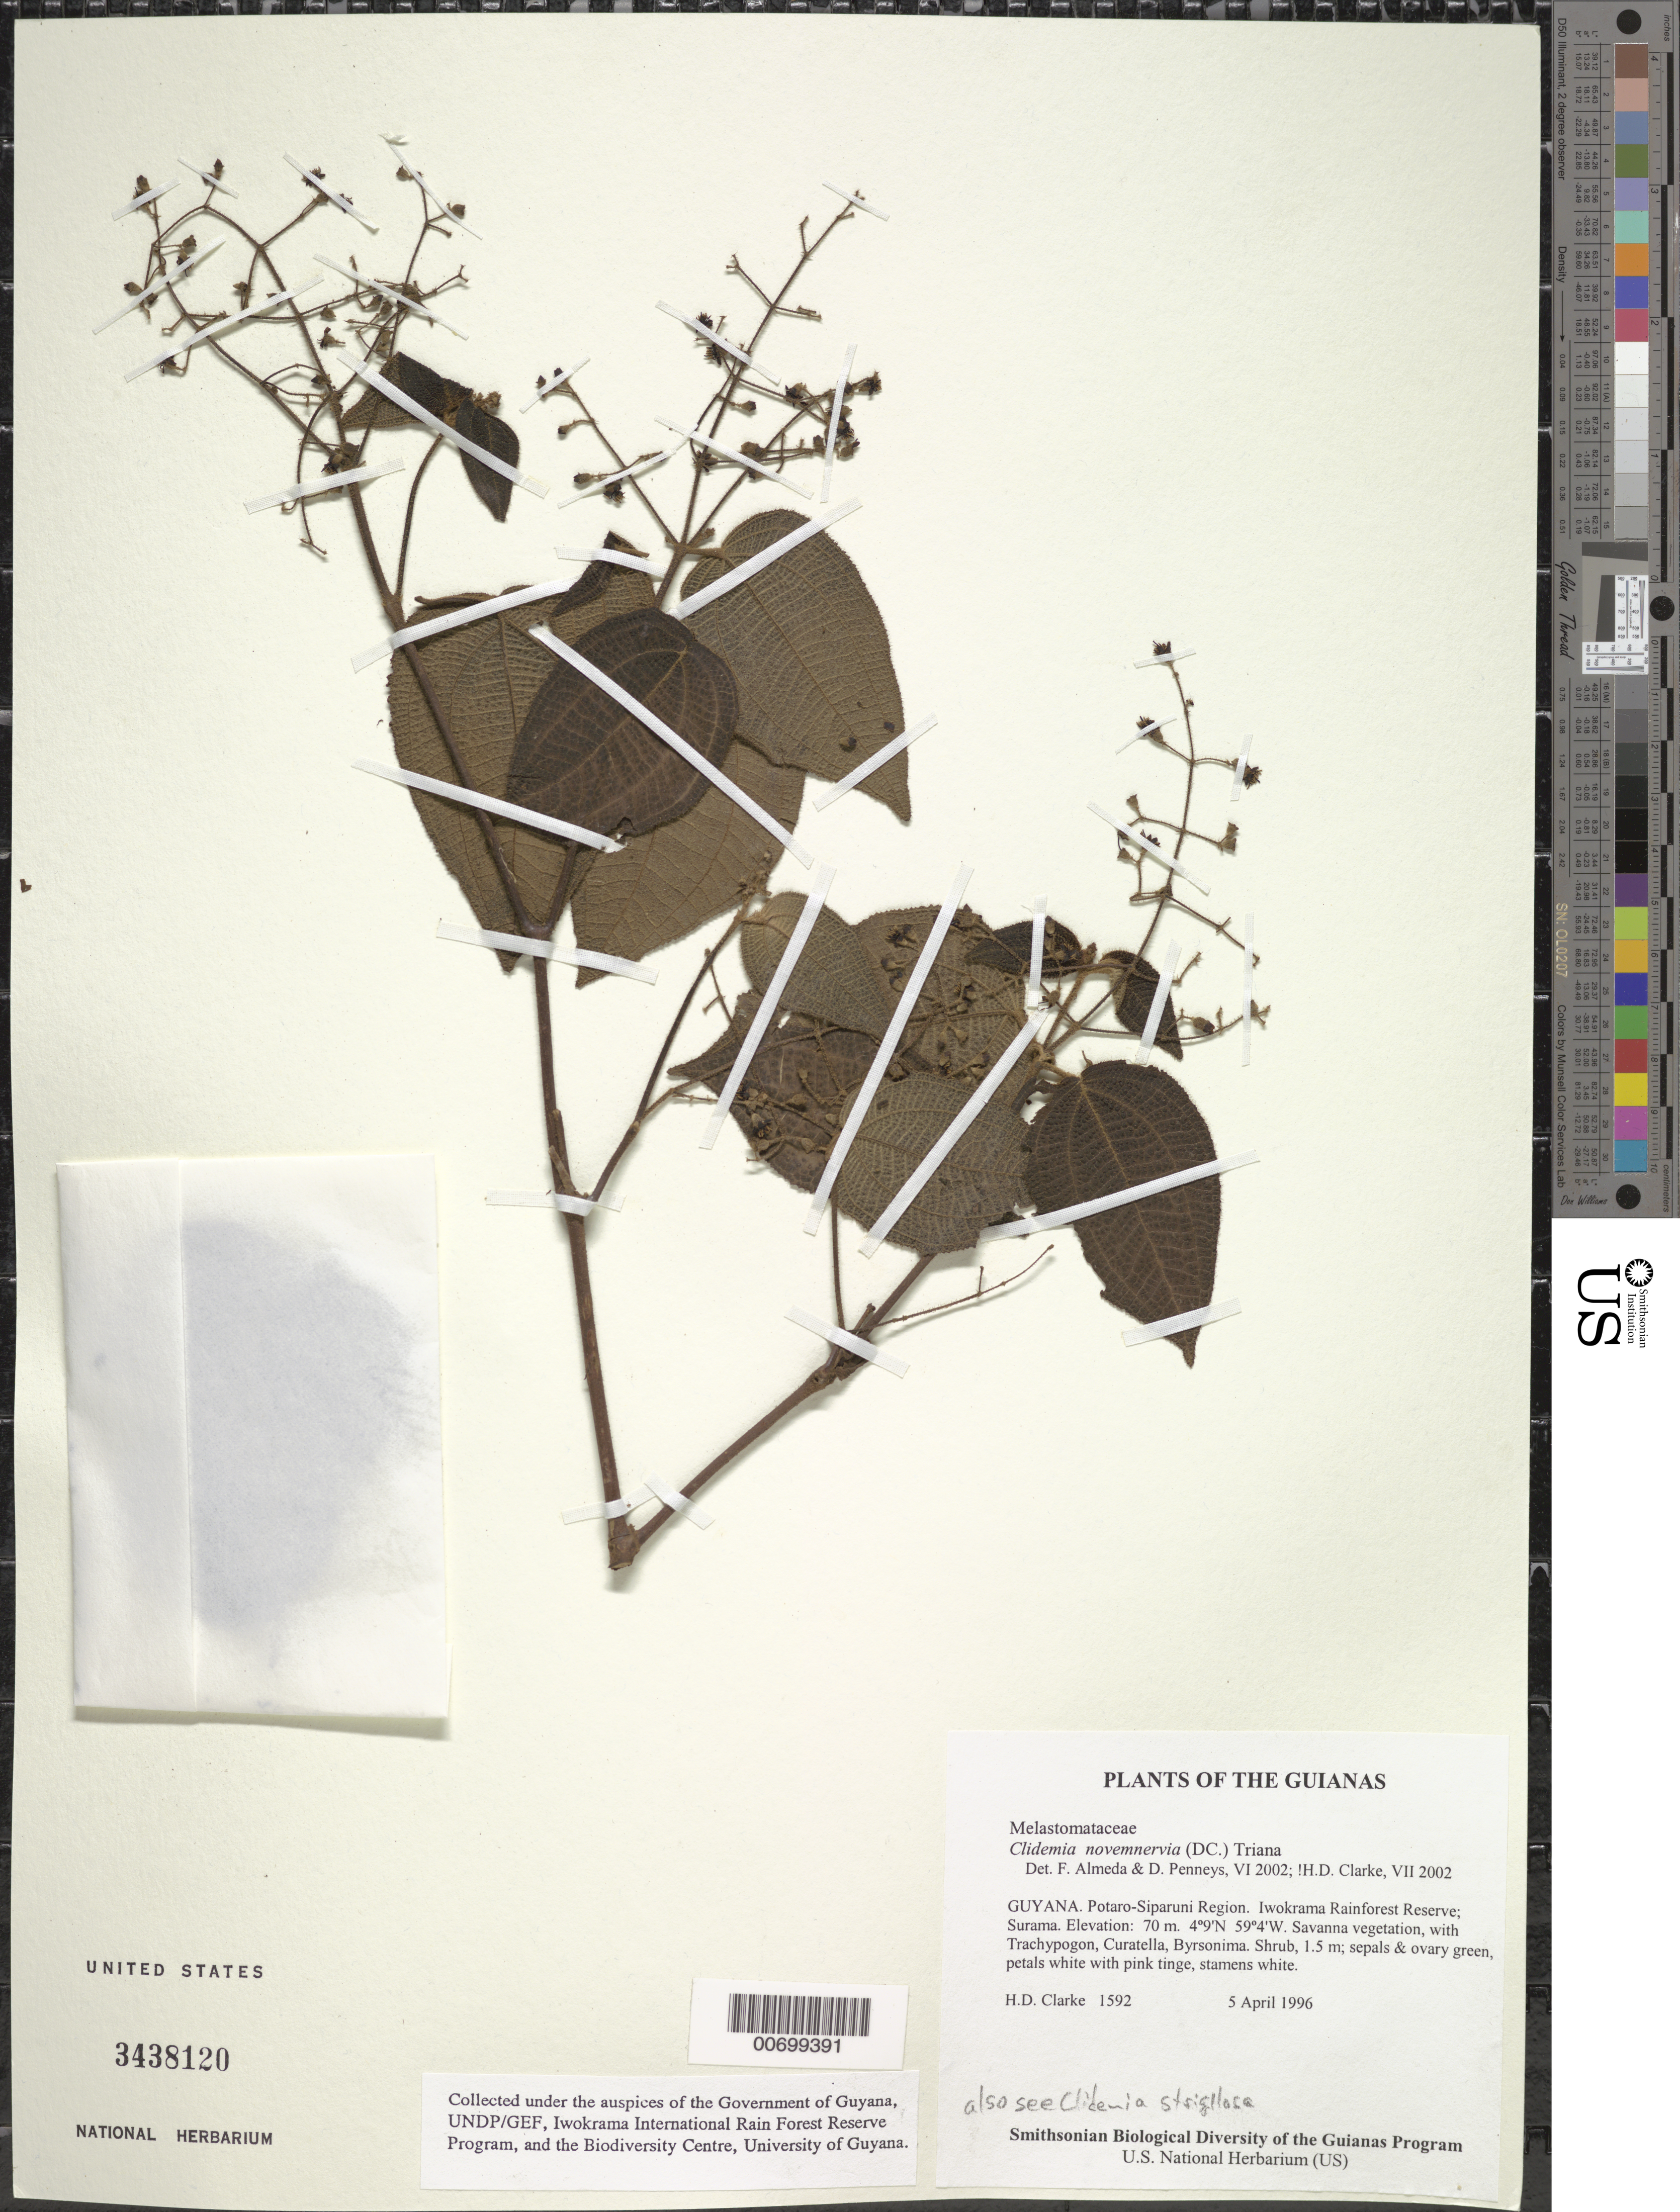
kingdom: Plantae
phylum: Tracheophyta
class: Magnoliopsida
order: Myrtales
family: Melastomataceae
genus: Clidemia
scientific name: Clidemia novemnervia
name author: (DC.) Triana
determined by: Clarke, H. D., University of North Carolina (Asheville)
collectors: H. D. Clarke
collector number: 1592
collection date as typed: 5 April 1996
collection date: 1996-04-05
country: Guyana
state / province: Potaro-Siparuni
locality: Iwokrama Rainforest Reserve; Surama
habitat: Savanna vegetation, with Trachypogon, Curatella, Byrsonima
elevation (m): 70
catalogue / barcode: US 3438120